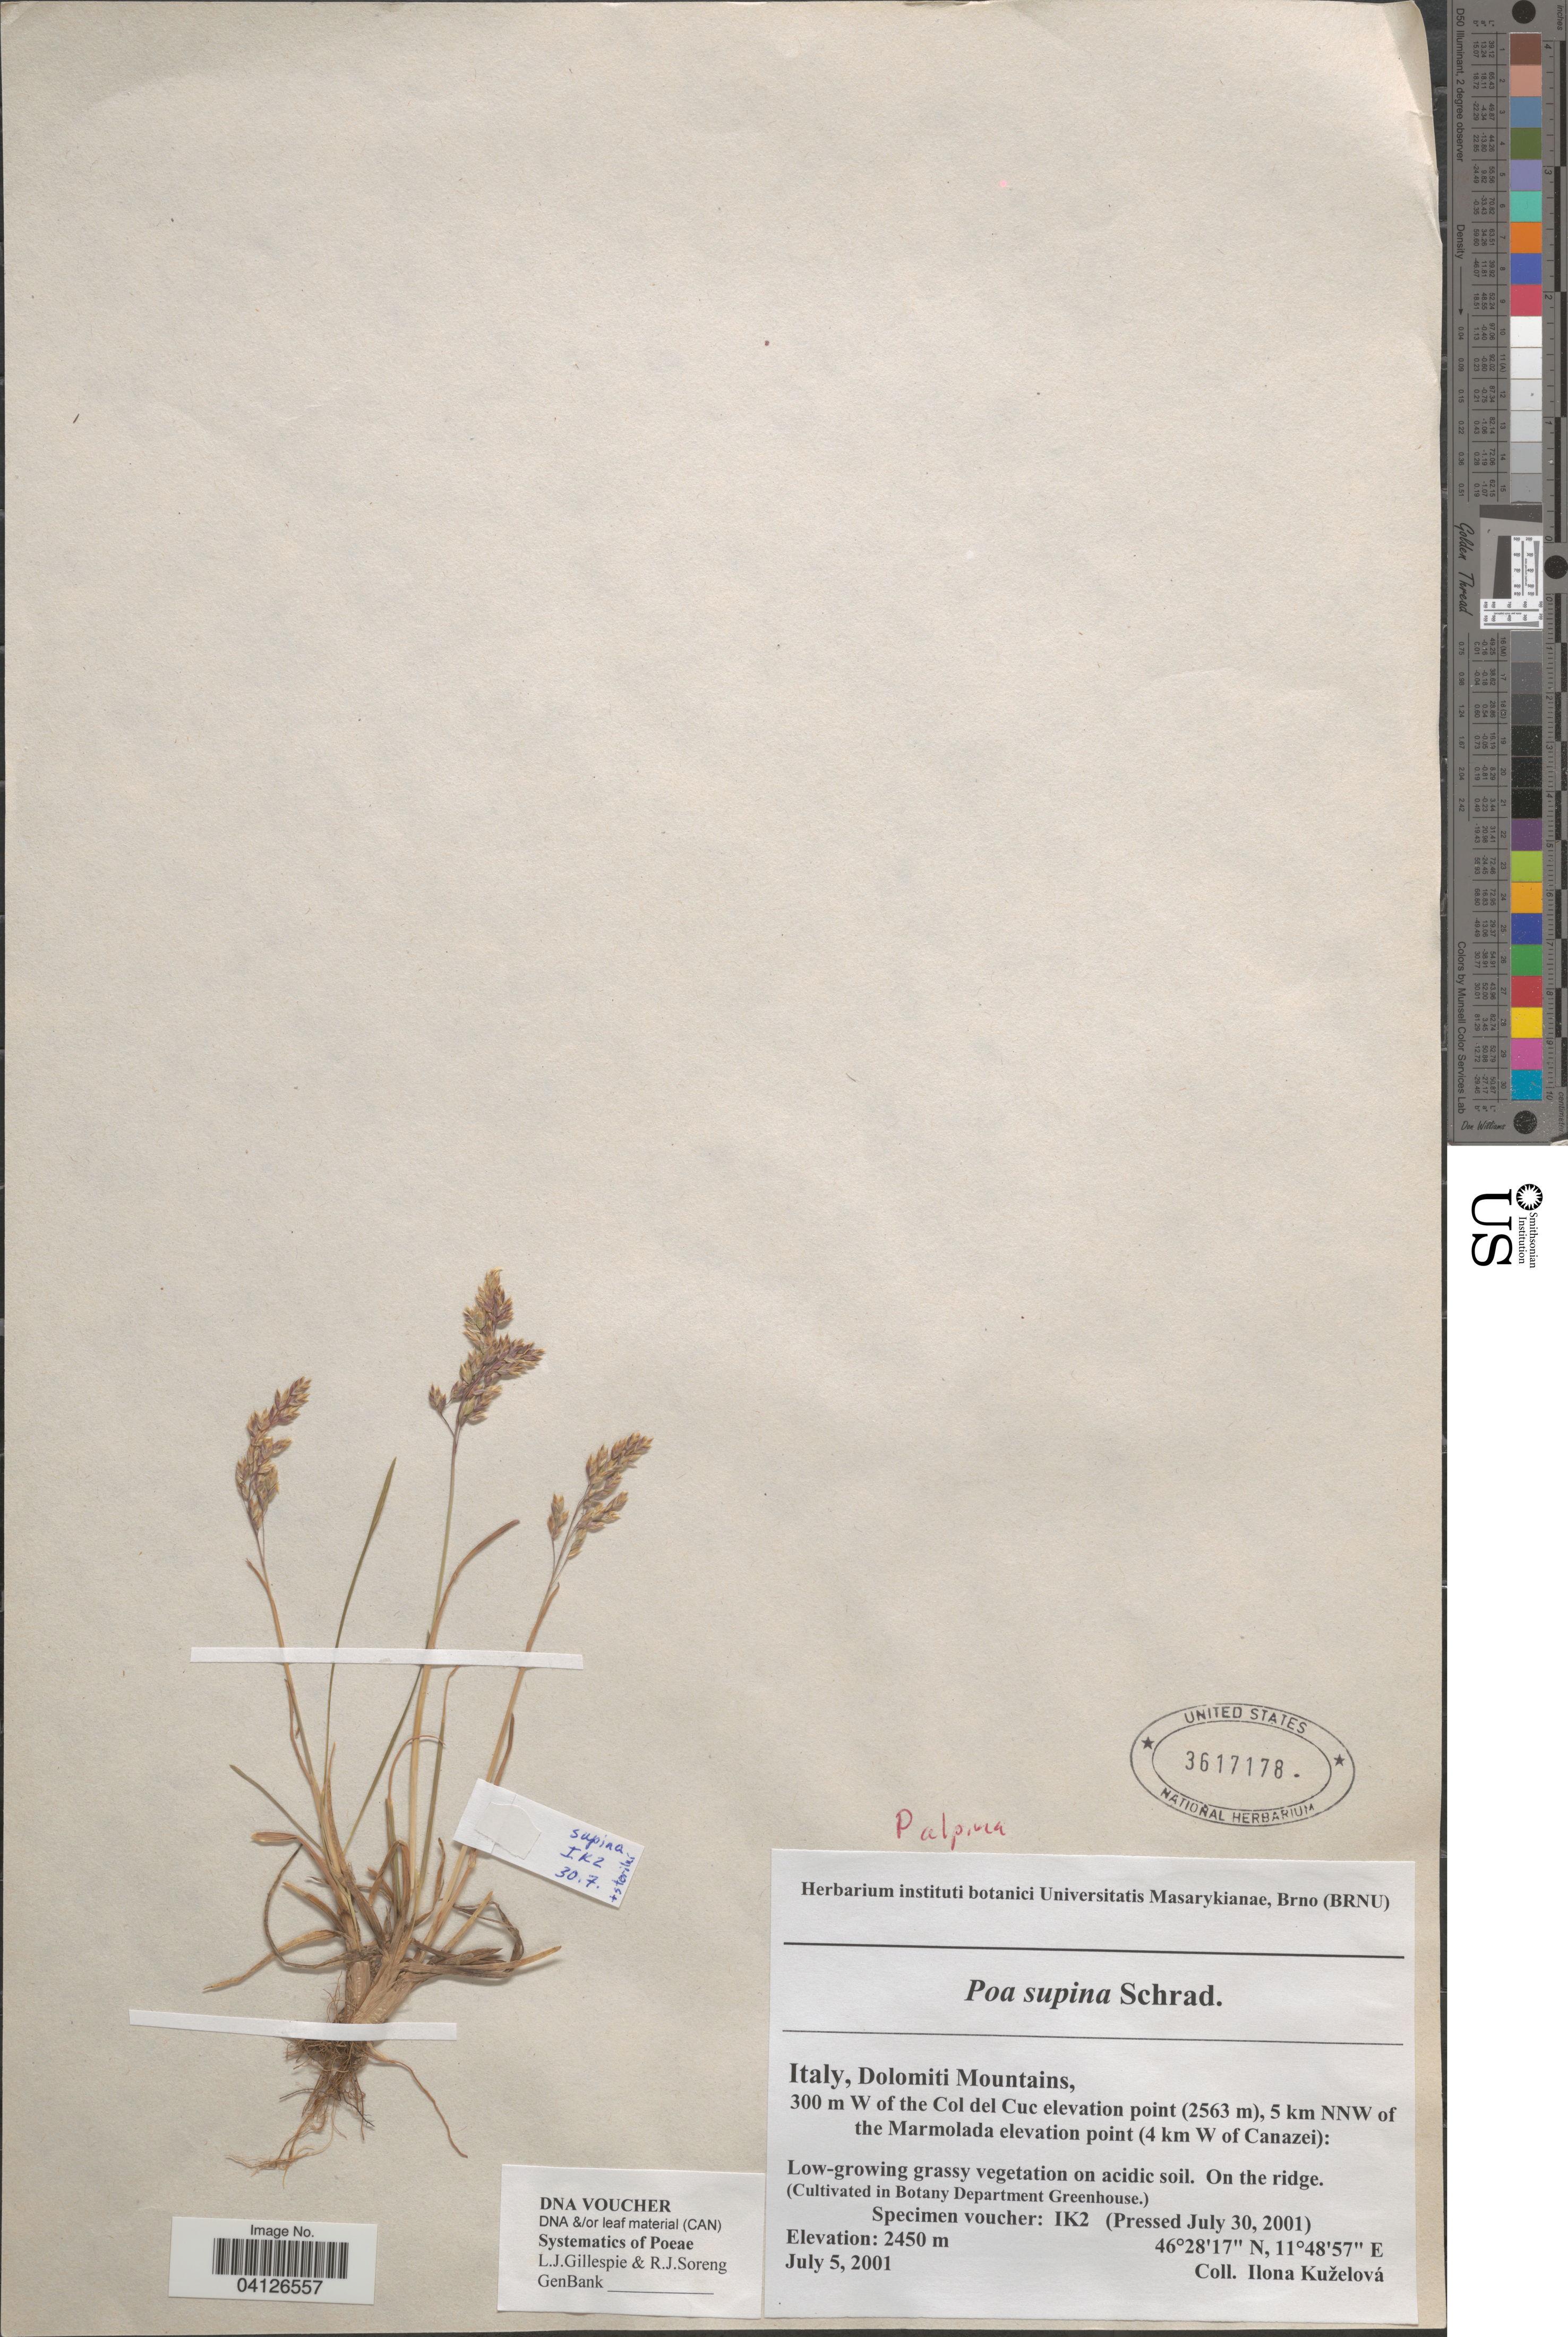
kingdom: Plantae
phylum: Tracheophyta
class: Liliopsida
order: Poales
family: Poaceae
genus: Poa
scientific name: Poa alpina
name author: L.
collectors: Ex herb. instituti botanici Universitatis Masarykianae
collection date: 2001-07-30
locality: In Botany Department Greenhouse.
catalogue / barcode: US 3617178